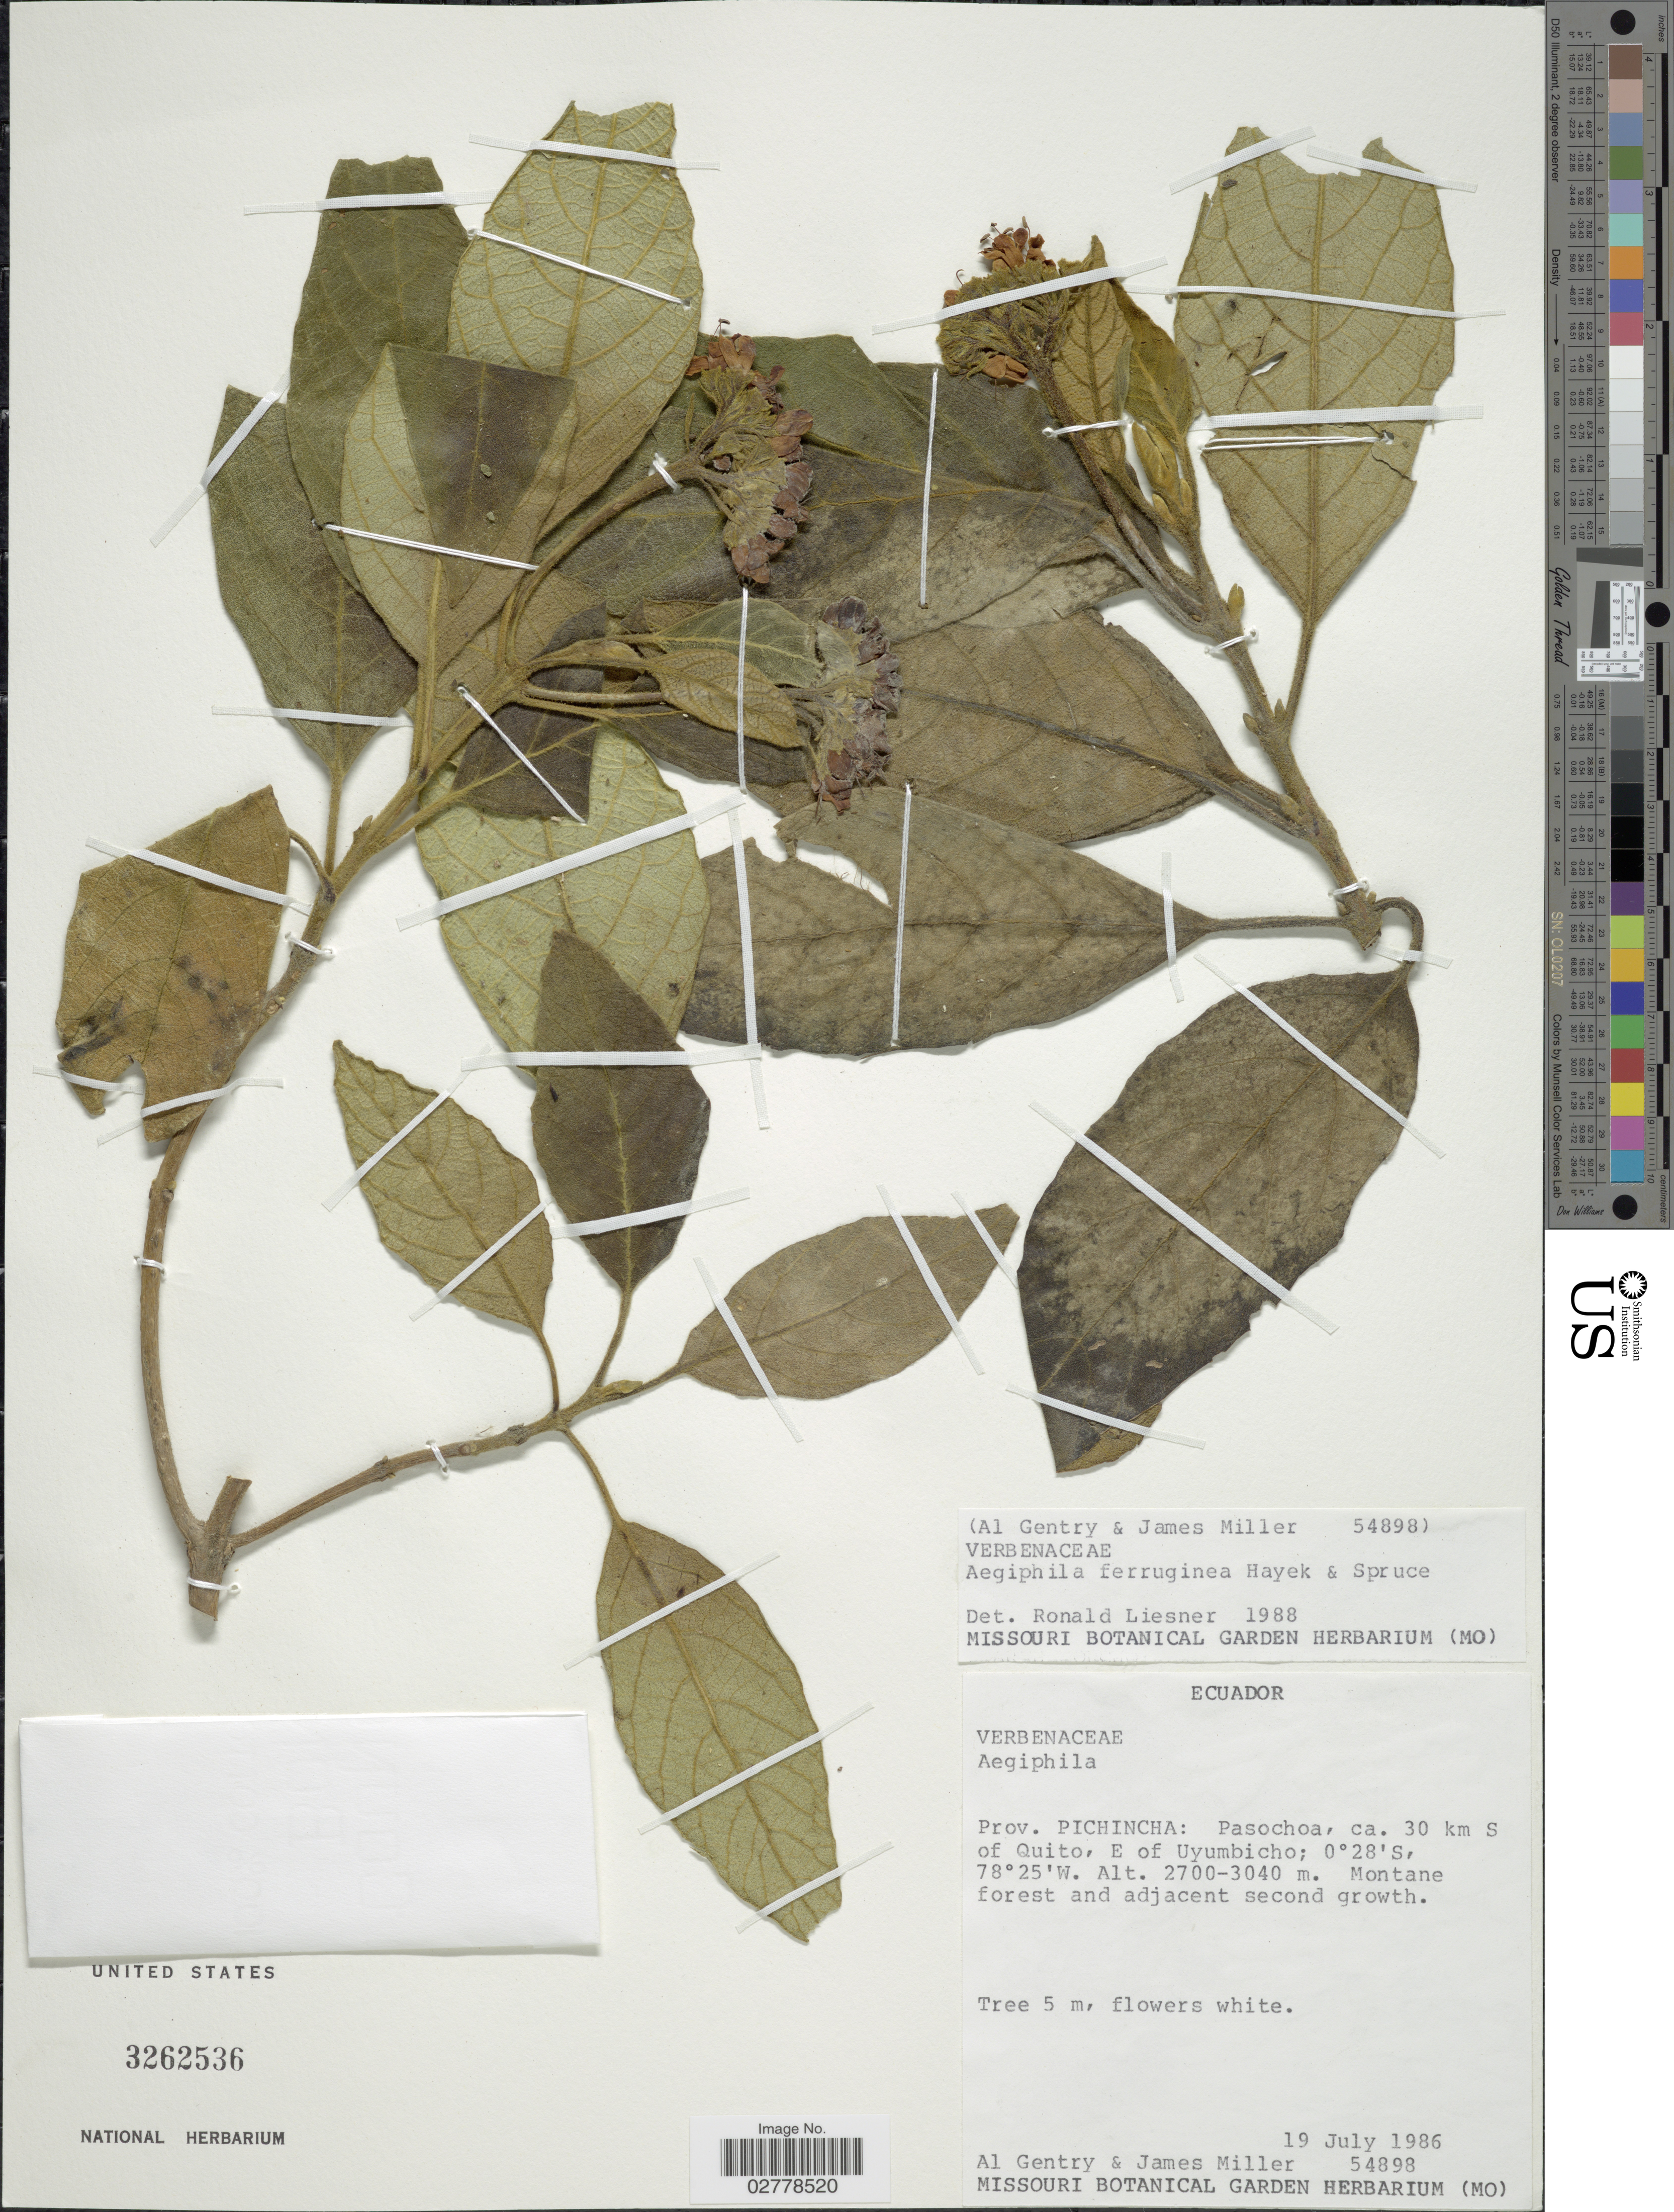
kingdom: Plantae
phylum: Tracheophyta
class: Magnoliopsida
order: Lamiales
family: Lamiaceae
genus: Aegiphila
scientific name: Aegiphila ferruginea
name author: Hayek & Spruce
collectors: A. H. Gentry & J. S. Miller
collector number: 54898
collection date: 1986-07-19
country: Ecuador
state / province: Pichincha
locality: Pasochoa, ca. 30 km S of Quito, E of Uyumbicho.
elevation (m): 2700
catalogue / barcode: US 3262536